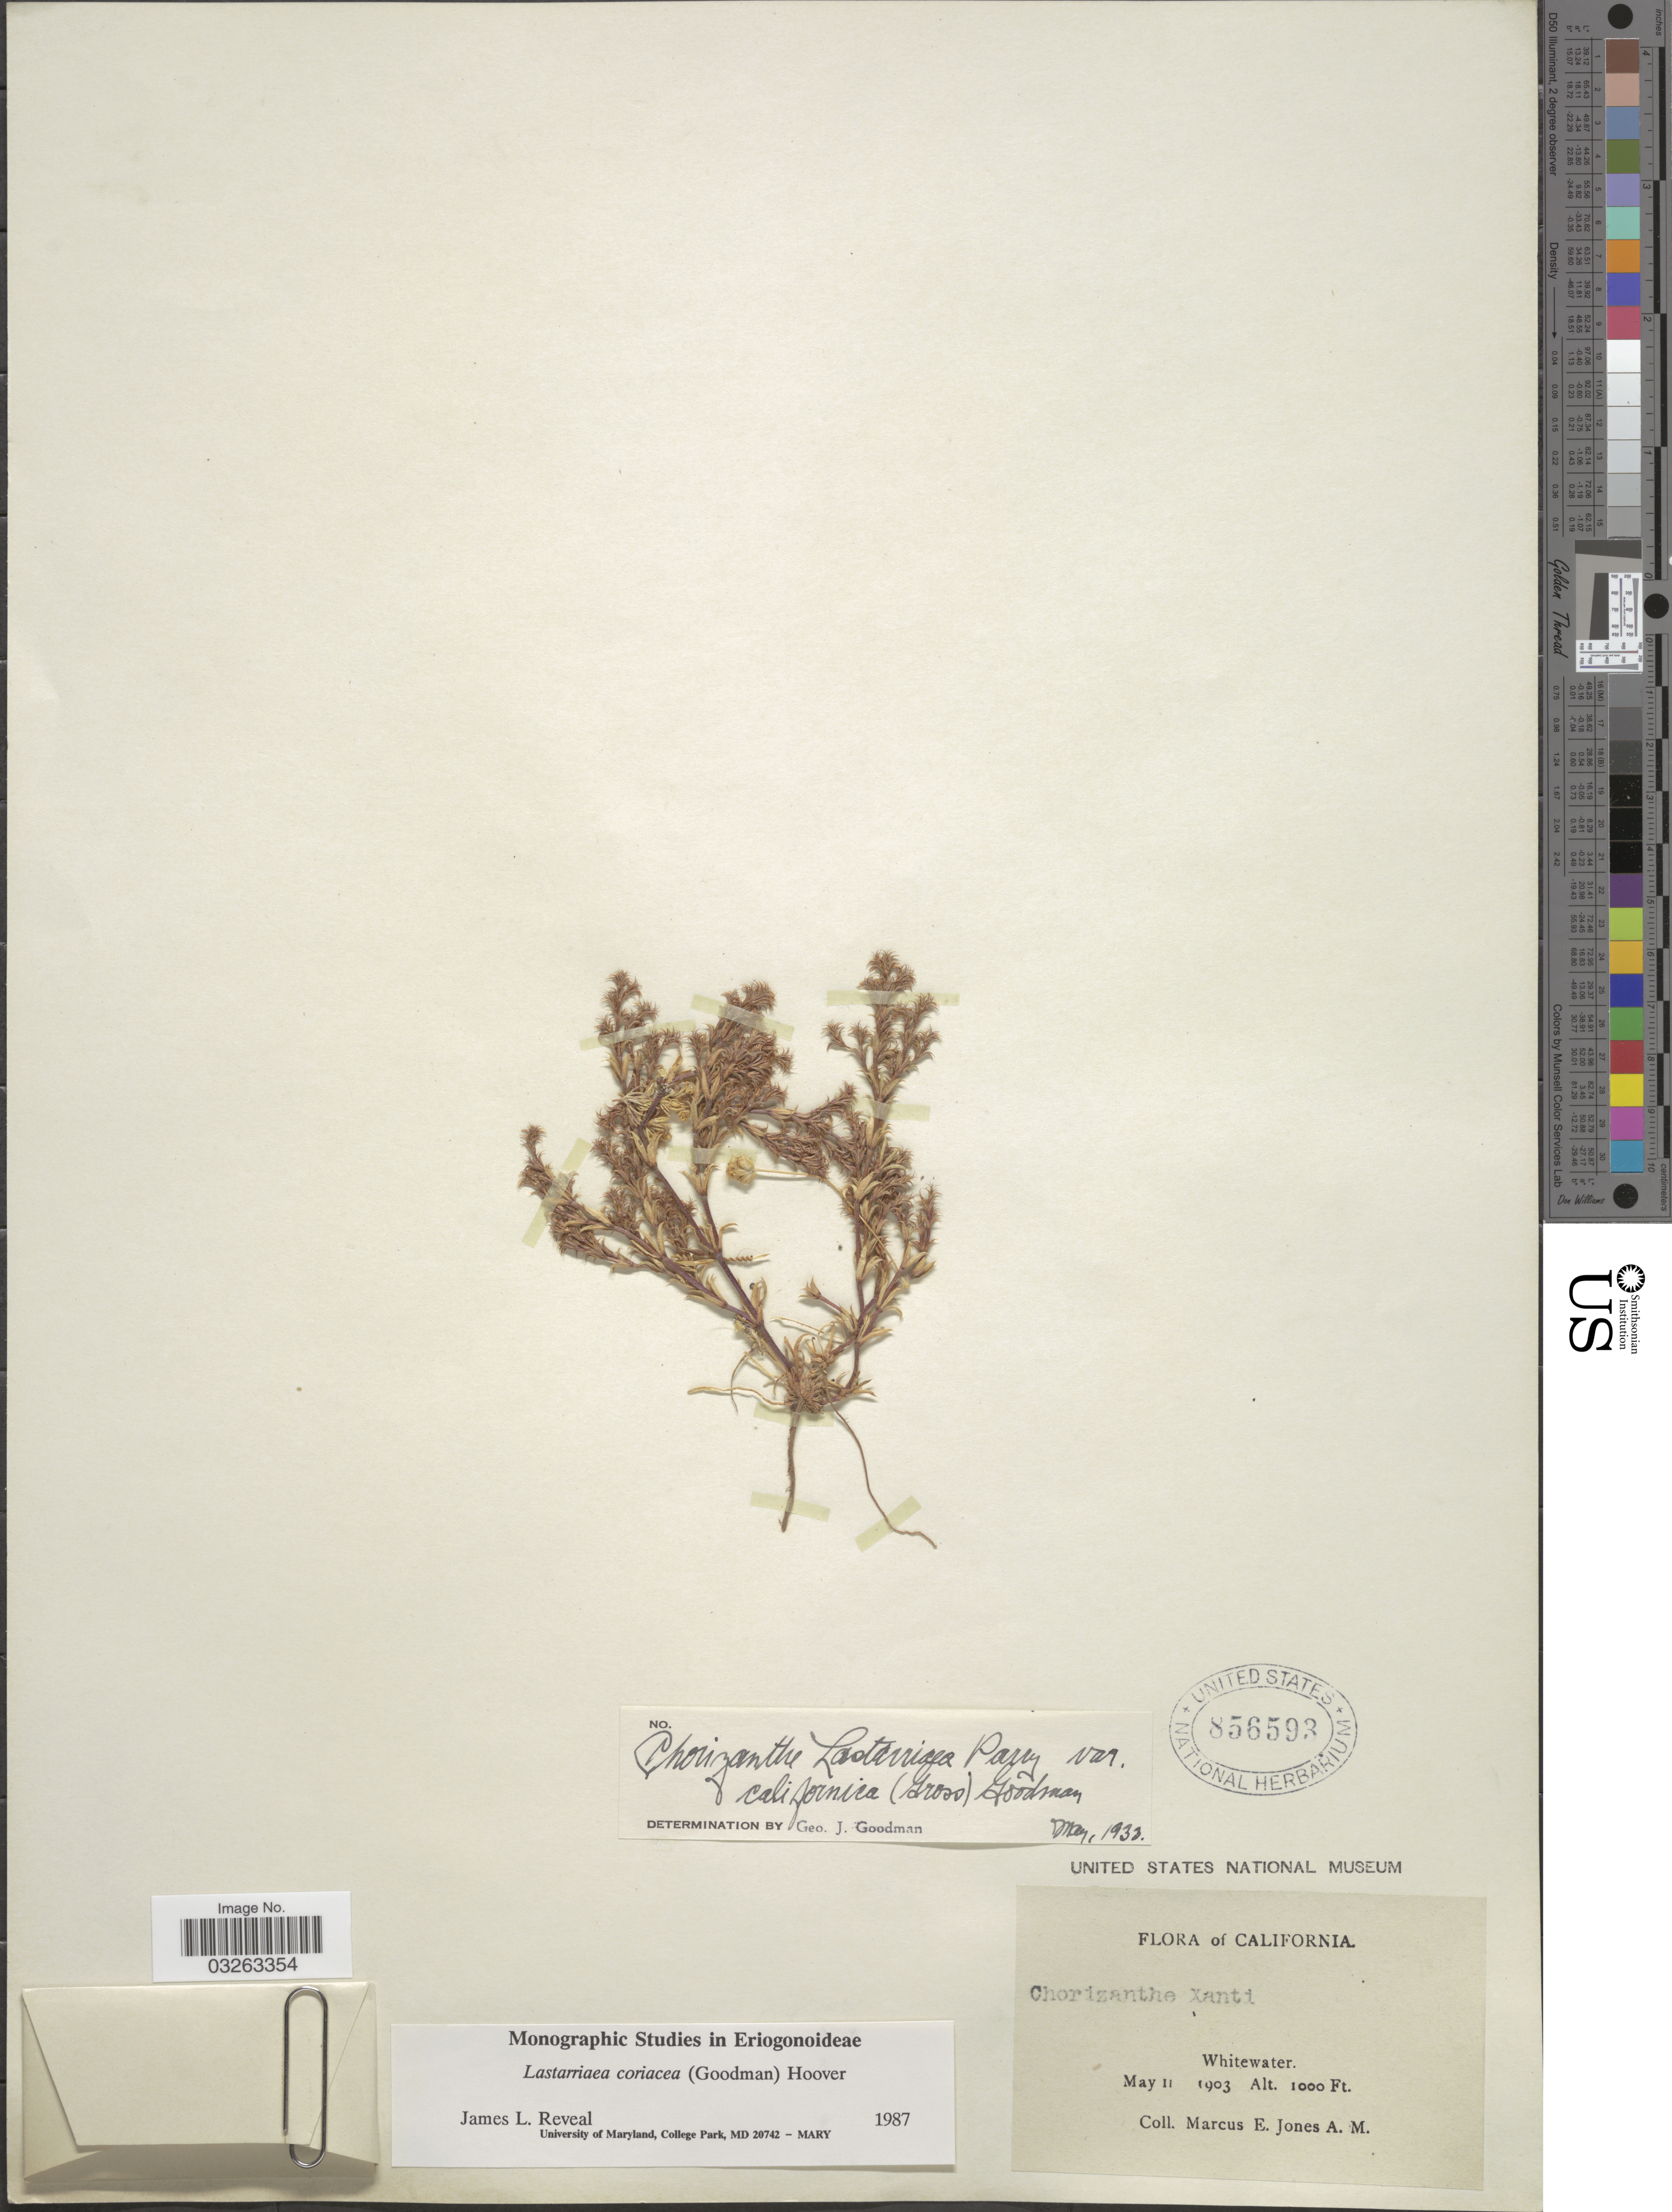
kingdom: Plantae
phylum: Tracheophyta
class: Magnoliopsida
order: Caryophyllales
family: Polygonaceae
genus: Lastarriaea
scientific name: Lastarriaea coriacea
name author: (Goodman) Hoover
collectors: M. E. Jones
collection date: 1903-05-11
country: United States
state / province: California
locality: Whitewater.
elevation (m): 305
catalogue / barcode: US 856593